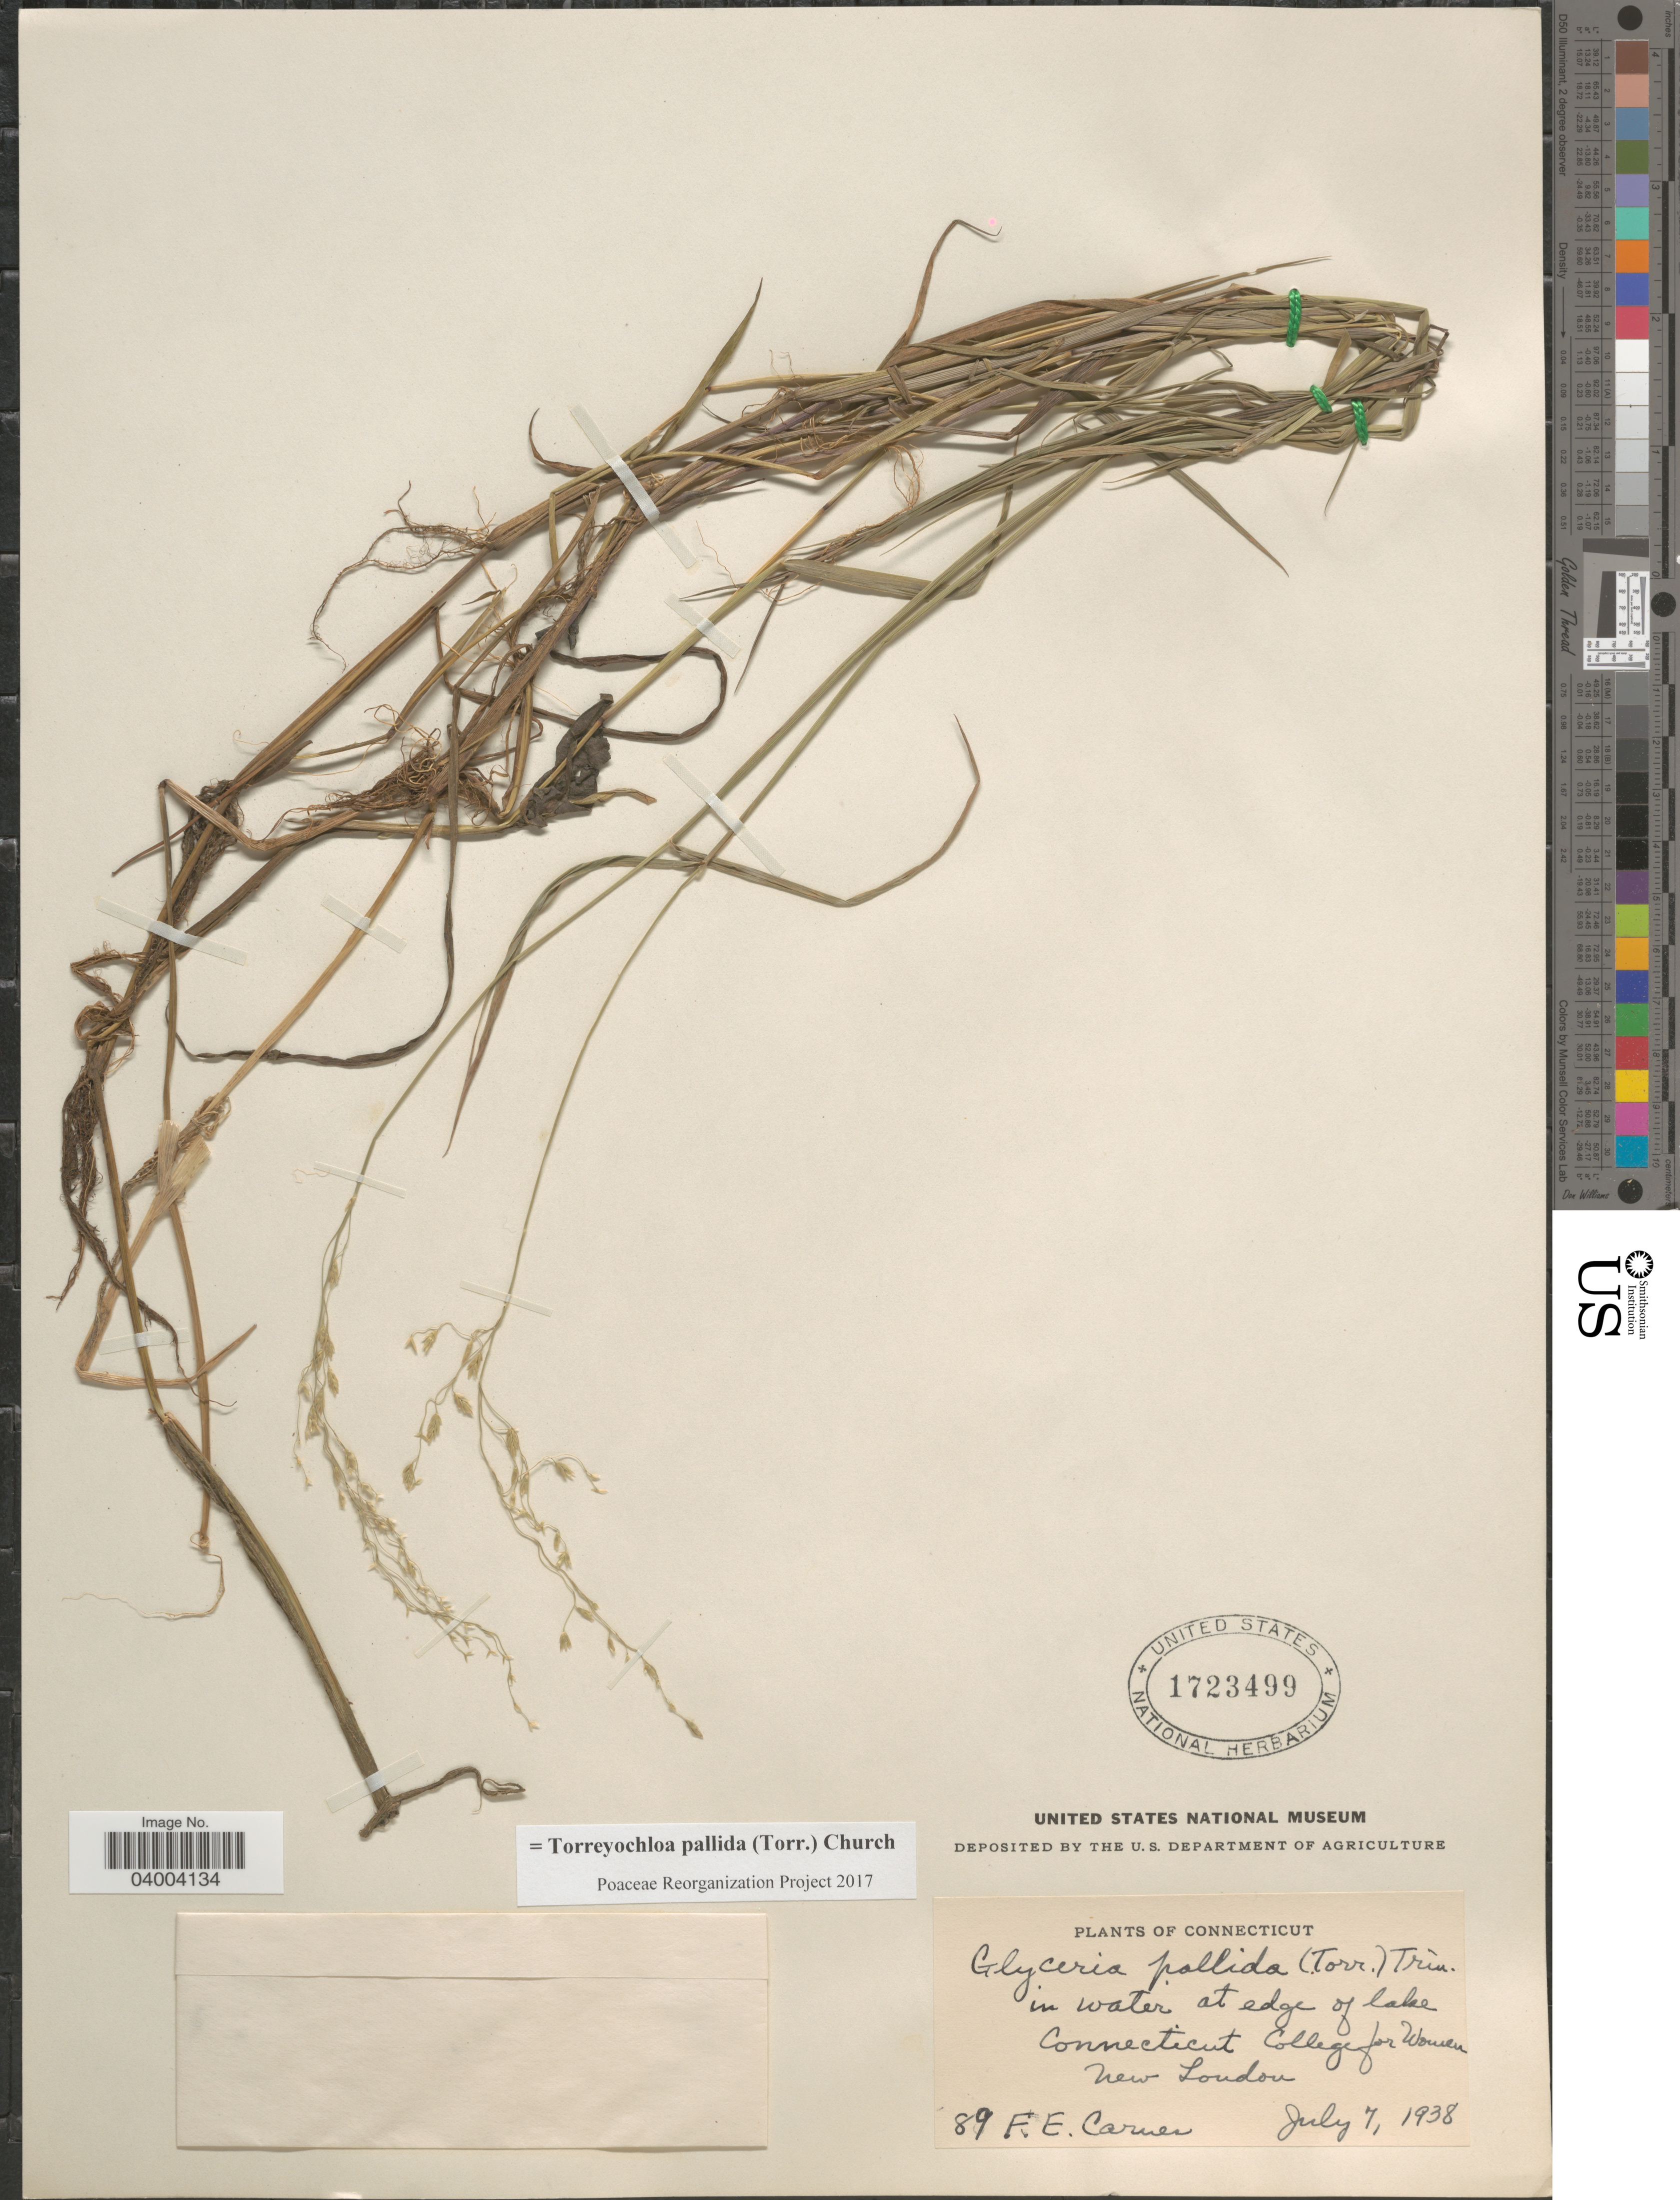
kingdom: Plantae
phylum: Tracheophyta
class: Liliopsida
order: Poales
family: Poaceae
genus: Torreyochloa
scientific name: Torreyochloa pallida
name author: (Torr.) G.L. Church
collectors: F. Carnes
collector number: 89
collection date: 1938-07-07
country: United States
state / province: Connecticut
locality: In water at edge of lake Connecticut College for Women. New London.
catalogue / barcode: US 1723499